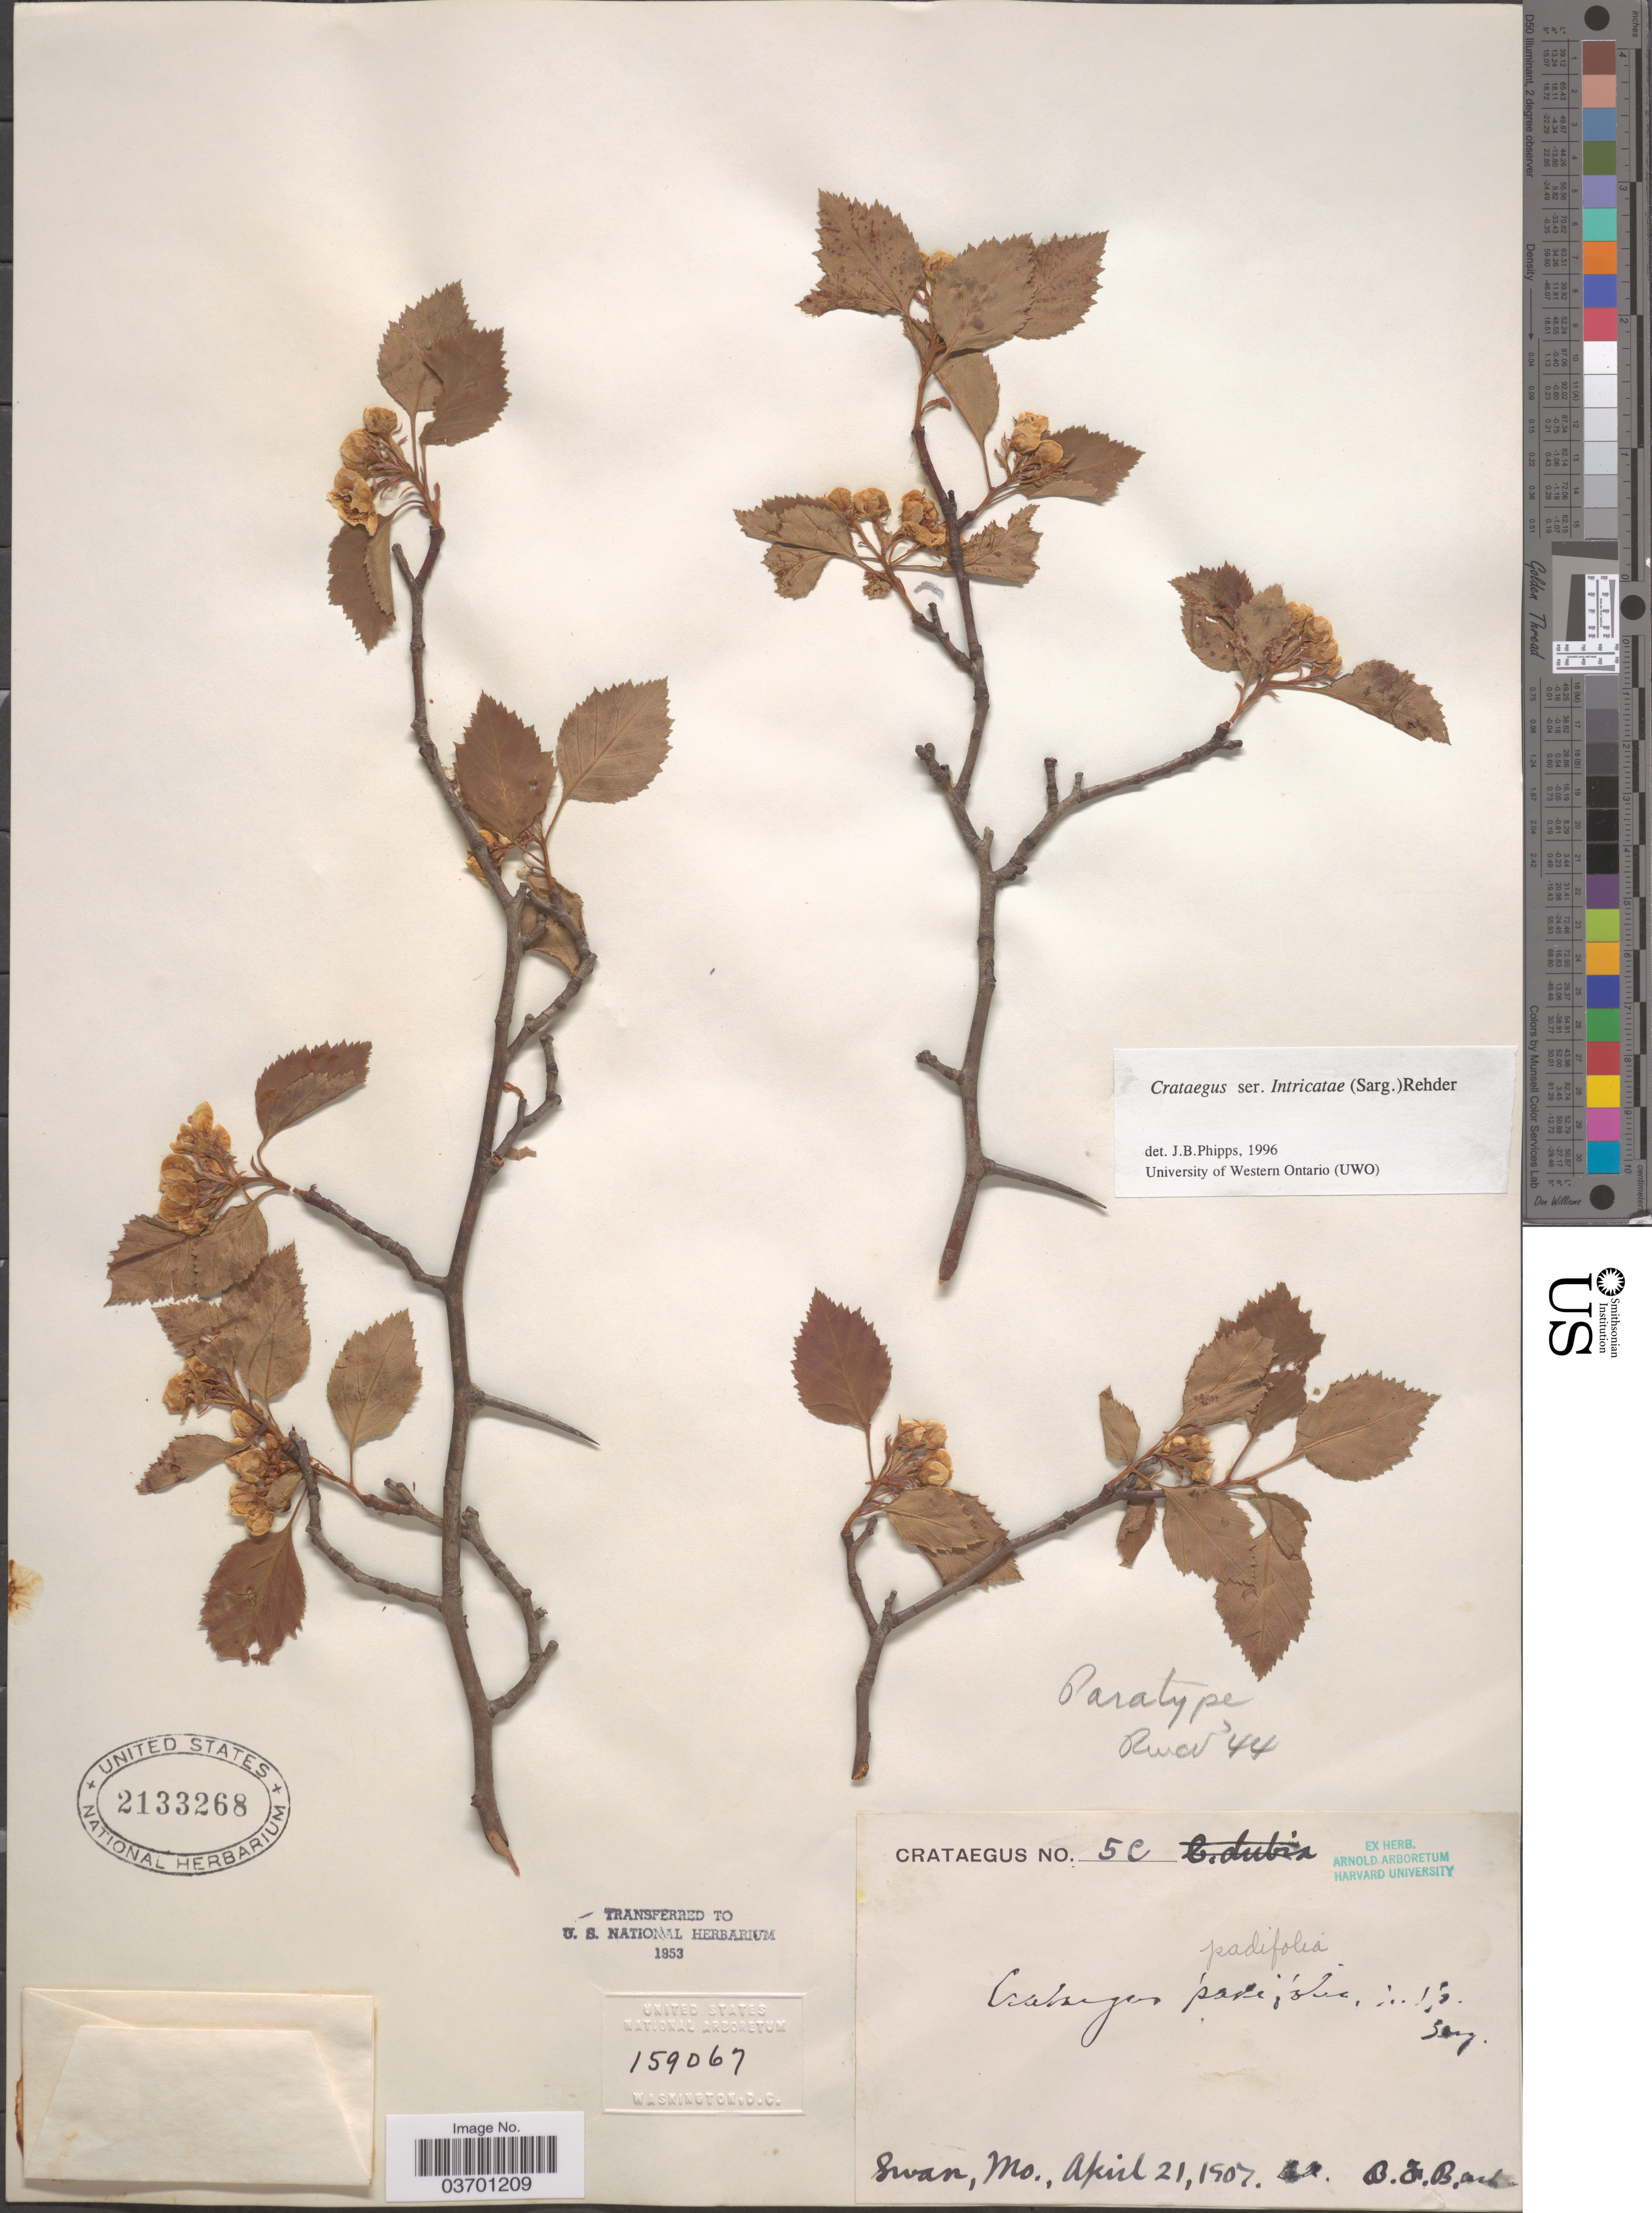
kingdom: Plantae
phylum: Tracheophyta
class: Magnoliopsida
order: Rosales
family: Rosaceae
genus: Crataegus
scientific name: Crataegus padifolia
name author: Sarg.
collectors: B. F. Bush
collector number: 5C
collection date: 1907-04-21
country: United States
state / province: Missouri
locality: Swan.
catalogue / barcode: US 2133268